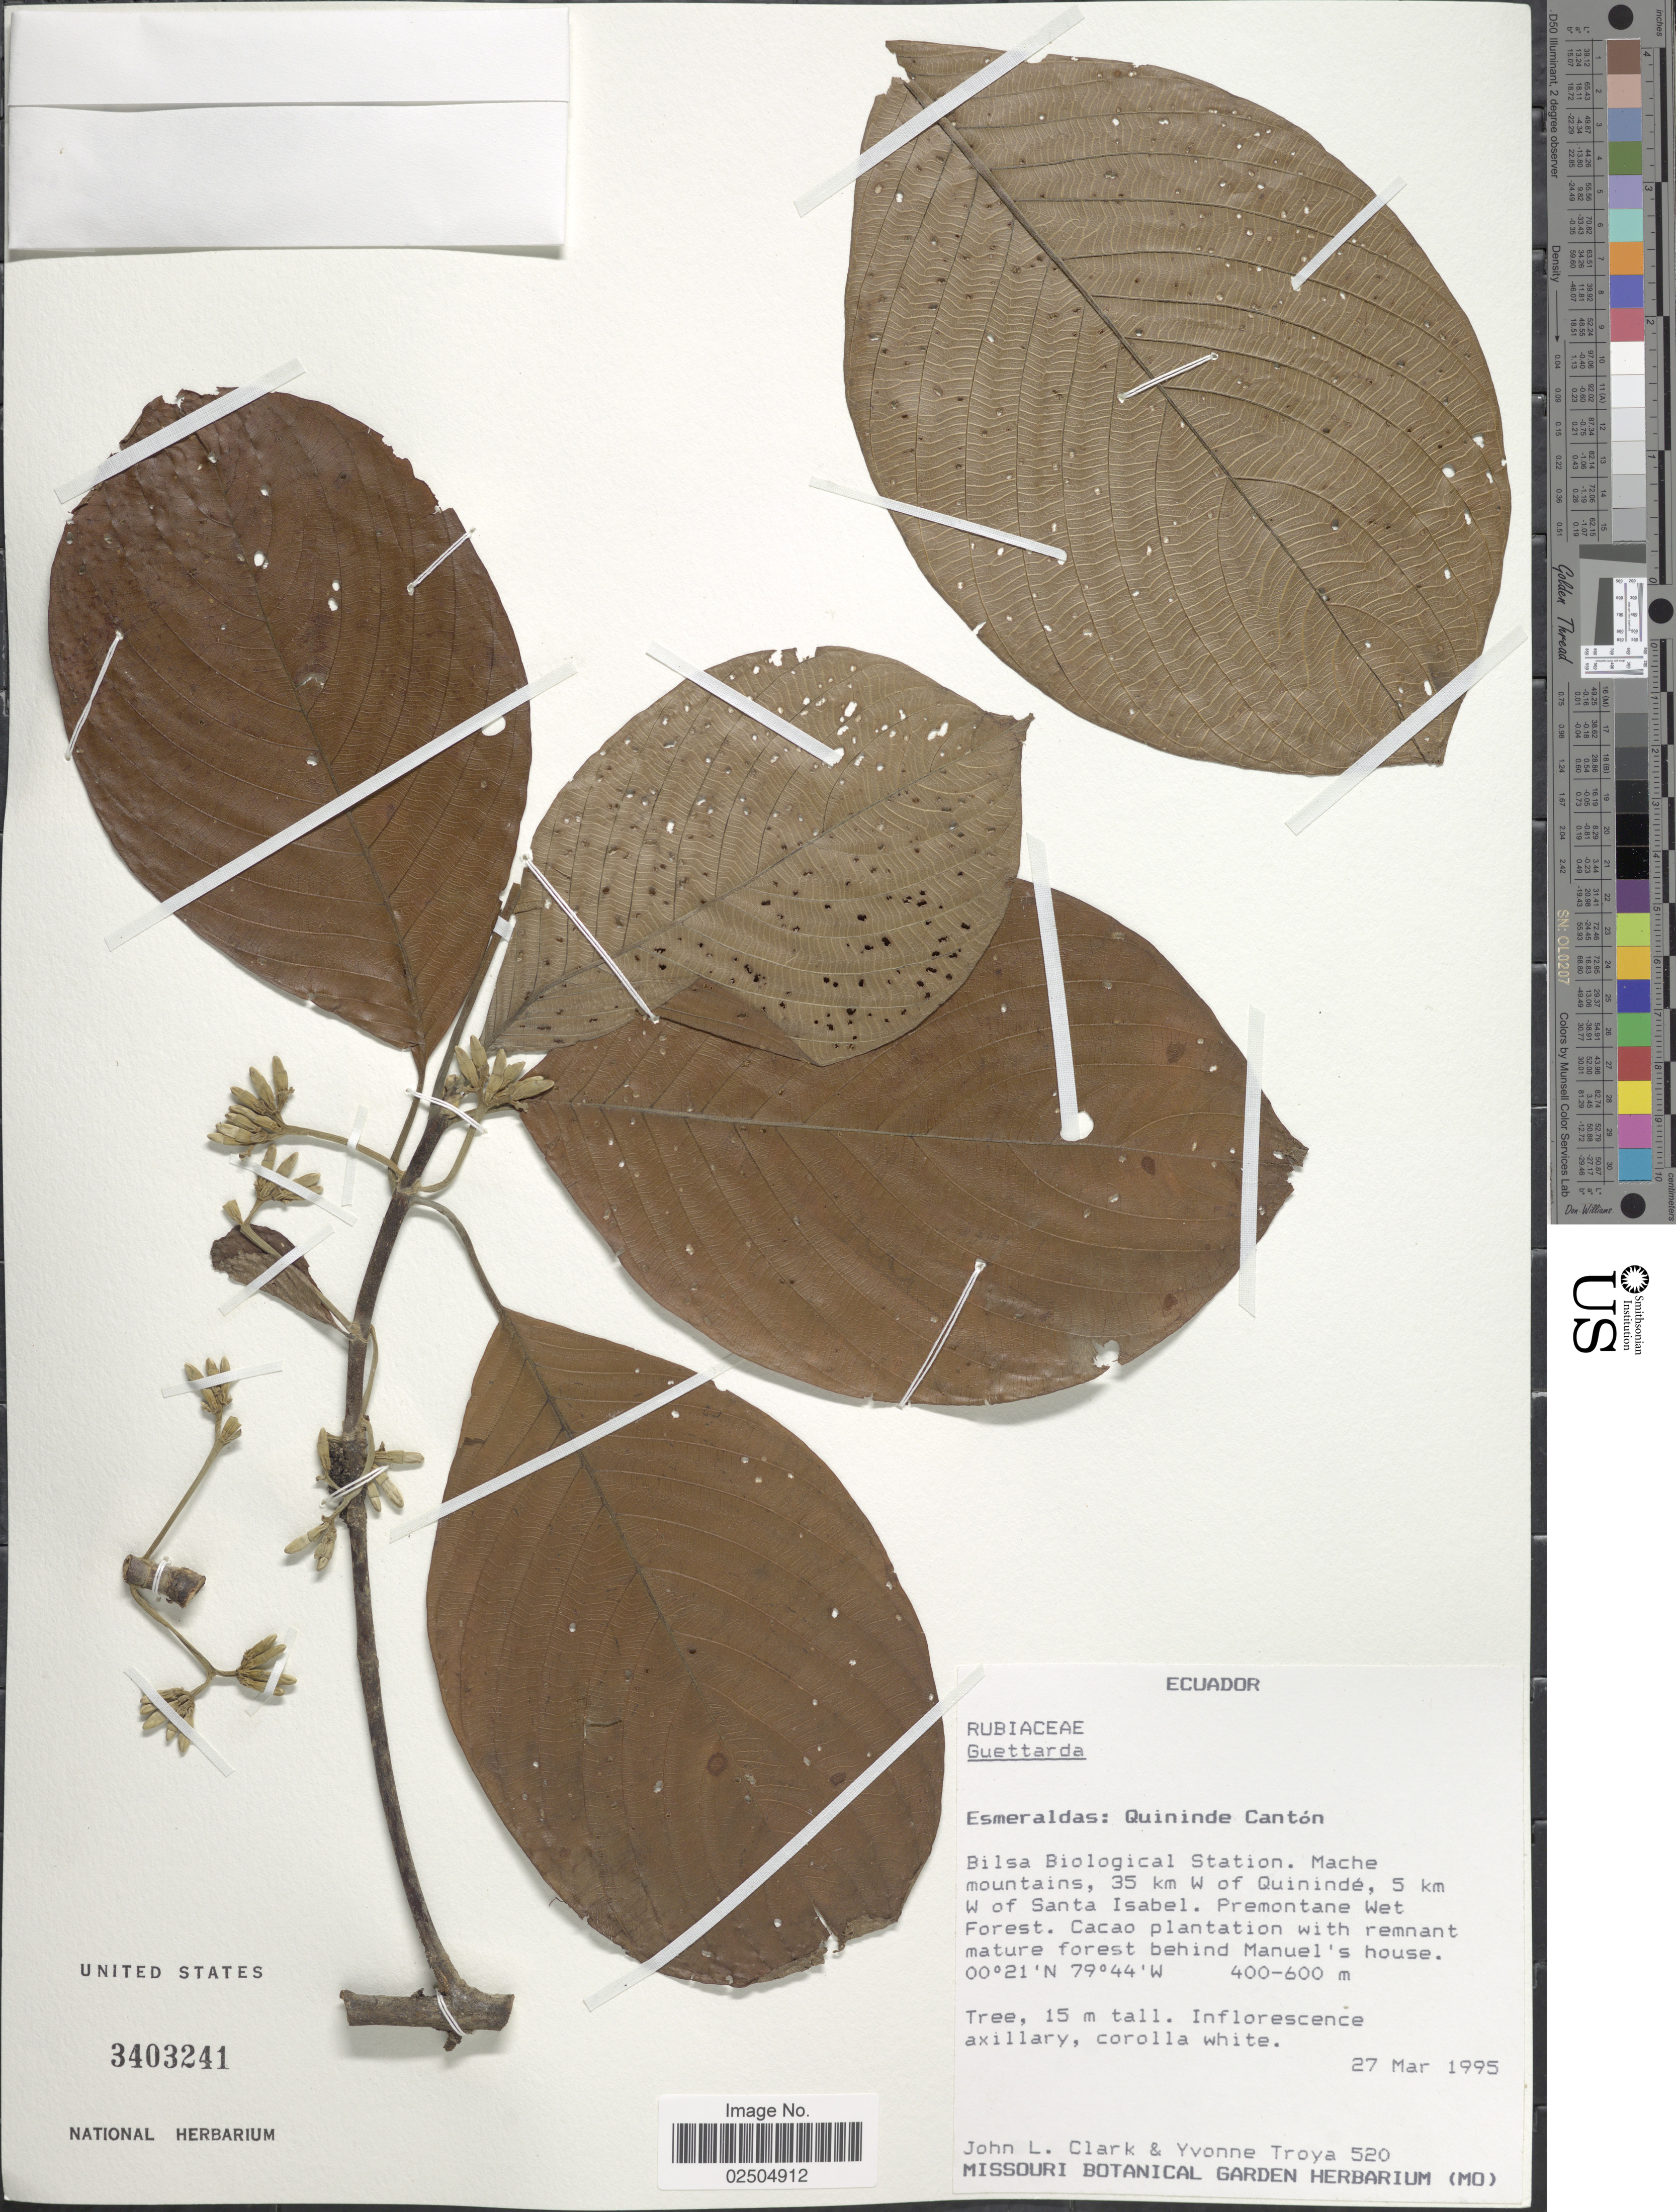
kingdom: Plantae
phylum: Tracheophyta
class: Magnoliopsida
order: Gentianales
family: Rubiaceae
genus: Guettarda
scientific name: Guettarda sp.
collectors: J. L. Clark & Y. Troya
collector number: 520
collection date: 1995-03-27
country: Ecuador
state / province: Esmeraldas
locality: Esmeraldas: Quininde Canton, Mache mountains, 35 km W of Quininde, 5 km W of Santa Isabel, Premonante Wet Forest, Cacao plantation with remnant marure forest nehind Manuel's house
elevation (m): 400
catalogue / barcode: US 3403241